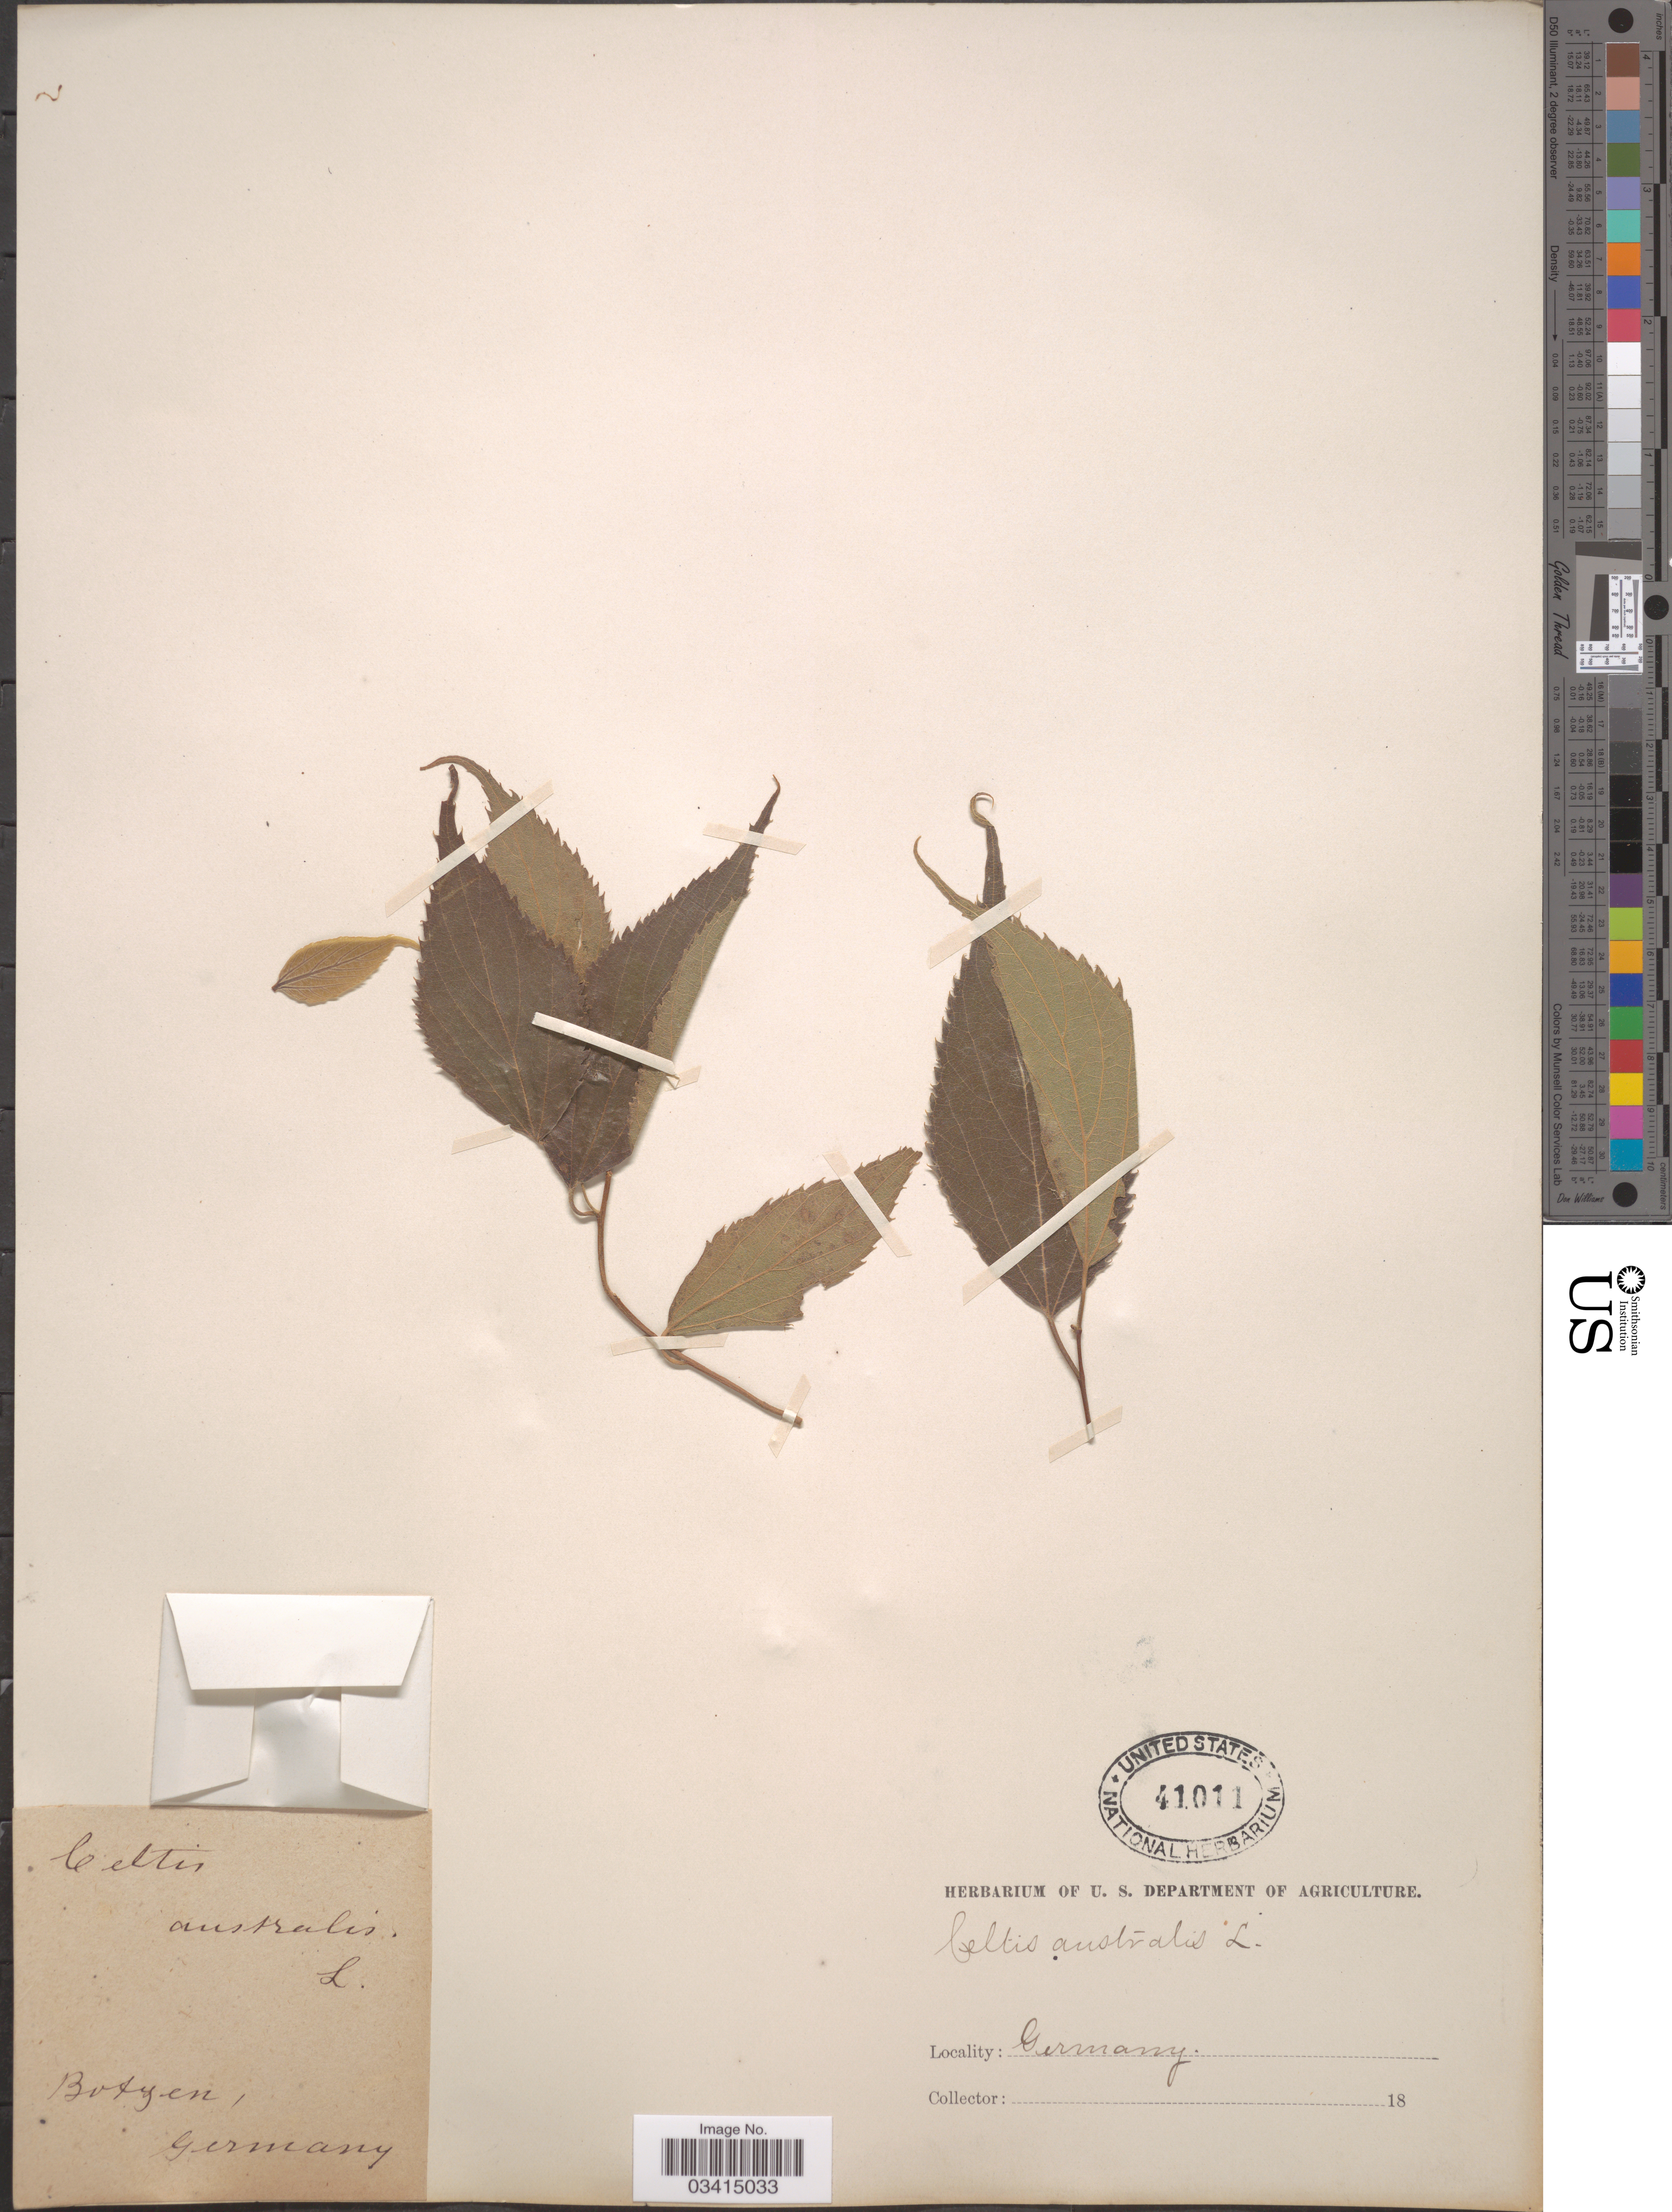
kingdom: Plantae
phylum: Tracheophyta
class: Magnoliopsida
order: Rosales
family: Cannabaceae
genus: Celtis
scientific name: Celtis australis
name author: L.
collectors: Facchini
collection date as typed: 18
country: Germany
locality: Botzen.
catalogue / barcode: US 41011